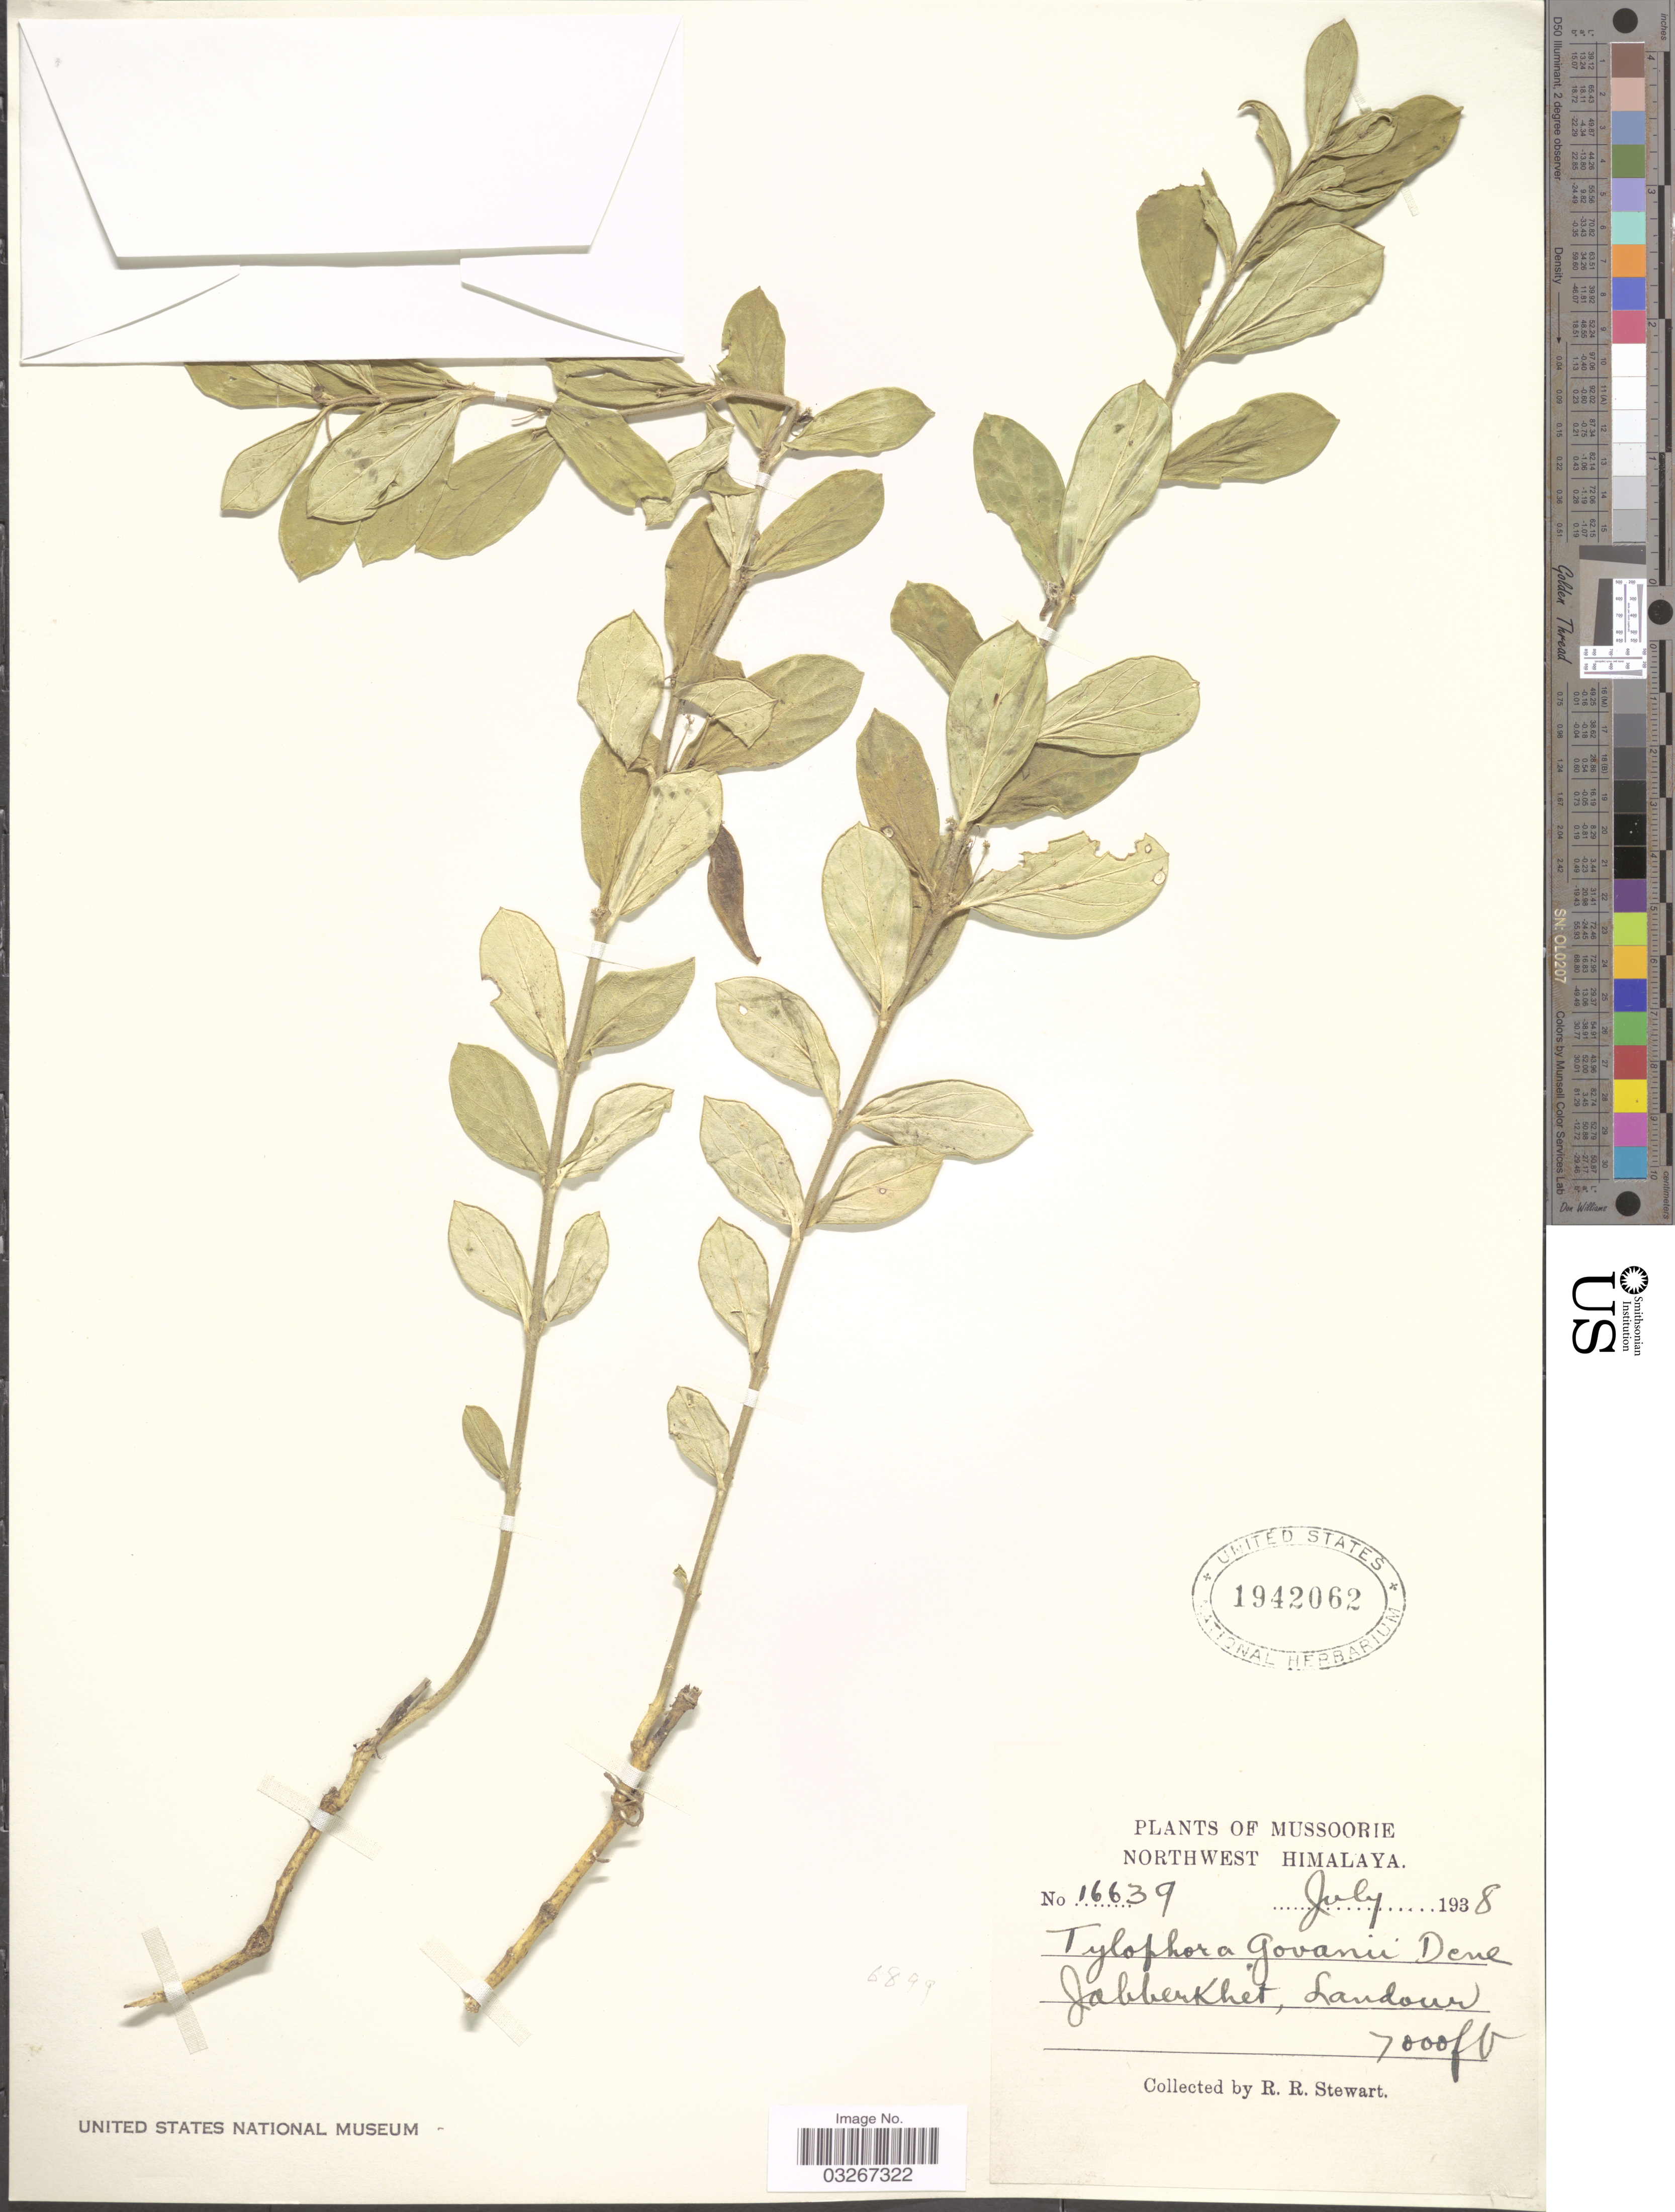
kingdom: Plantae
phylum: Tracheophyta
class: Magnoliopsida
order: Gentianales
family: Apocynaceae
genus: Tylophora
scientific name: Tylophora govanii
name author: (Wight & Arn.) Decne.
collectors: R. Stewart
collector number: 16639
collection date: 1938-07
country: India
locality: Mussoorie. Northwest Himalaya. Jabberkhet, Landour.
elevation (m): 2134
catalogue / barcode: US 1942062